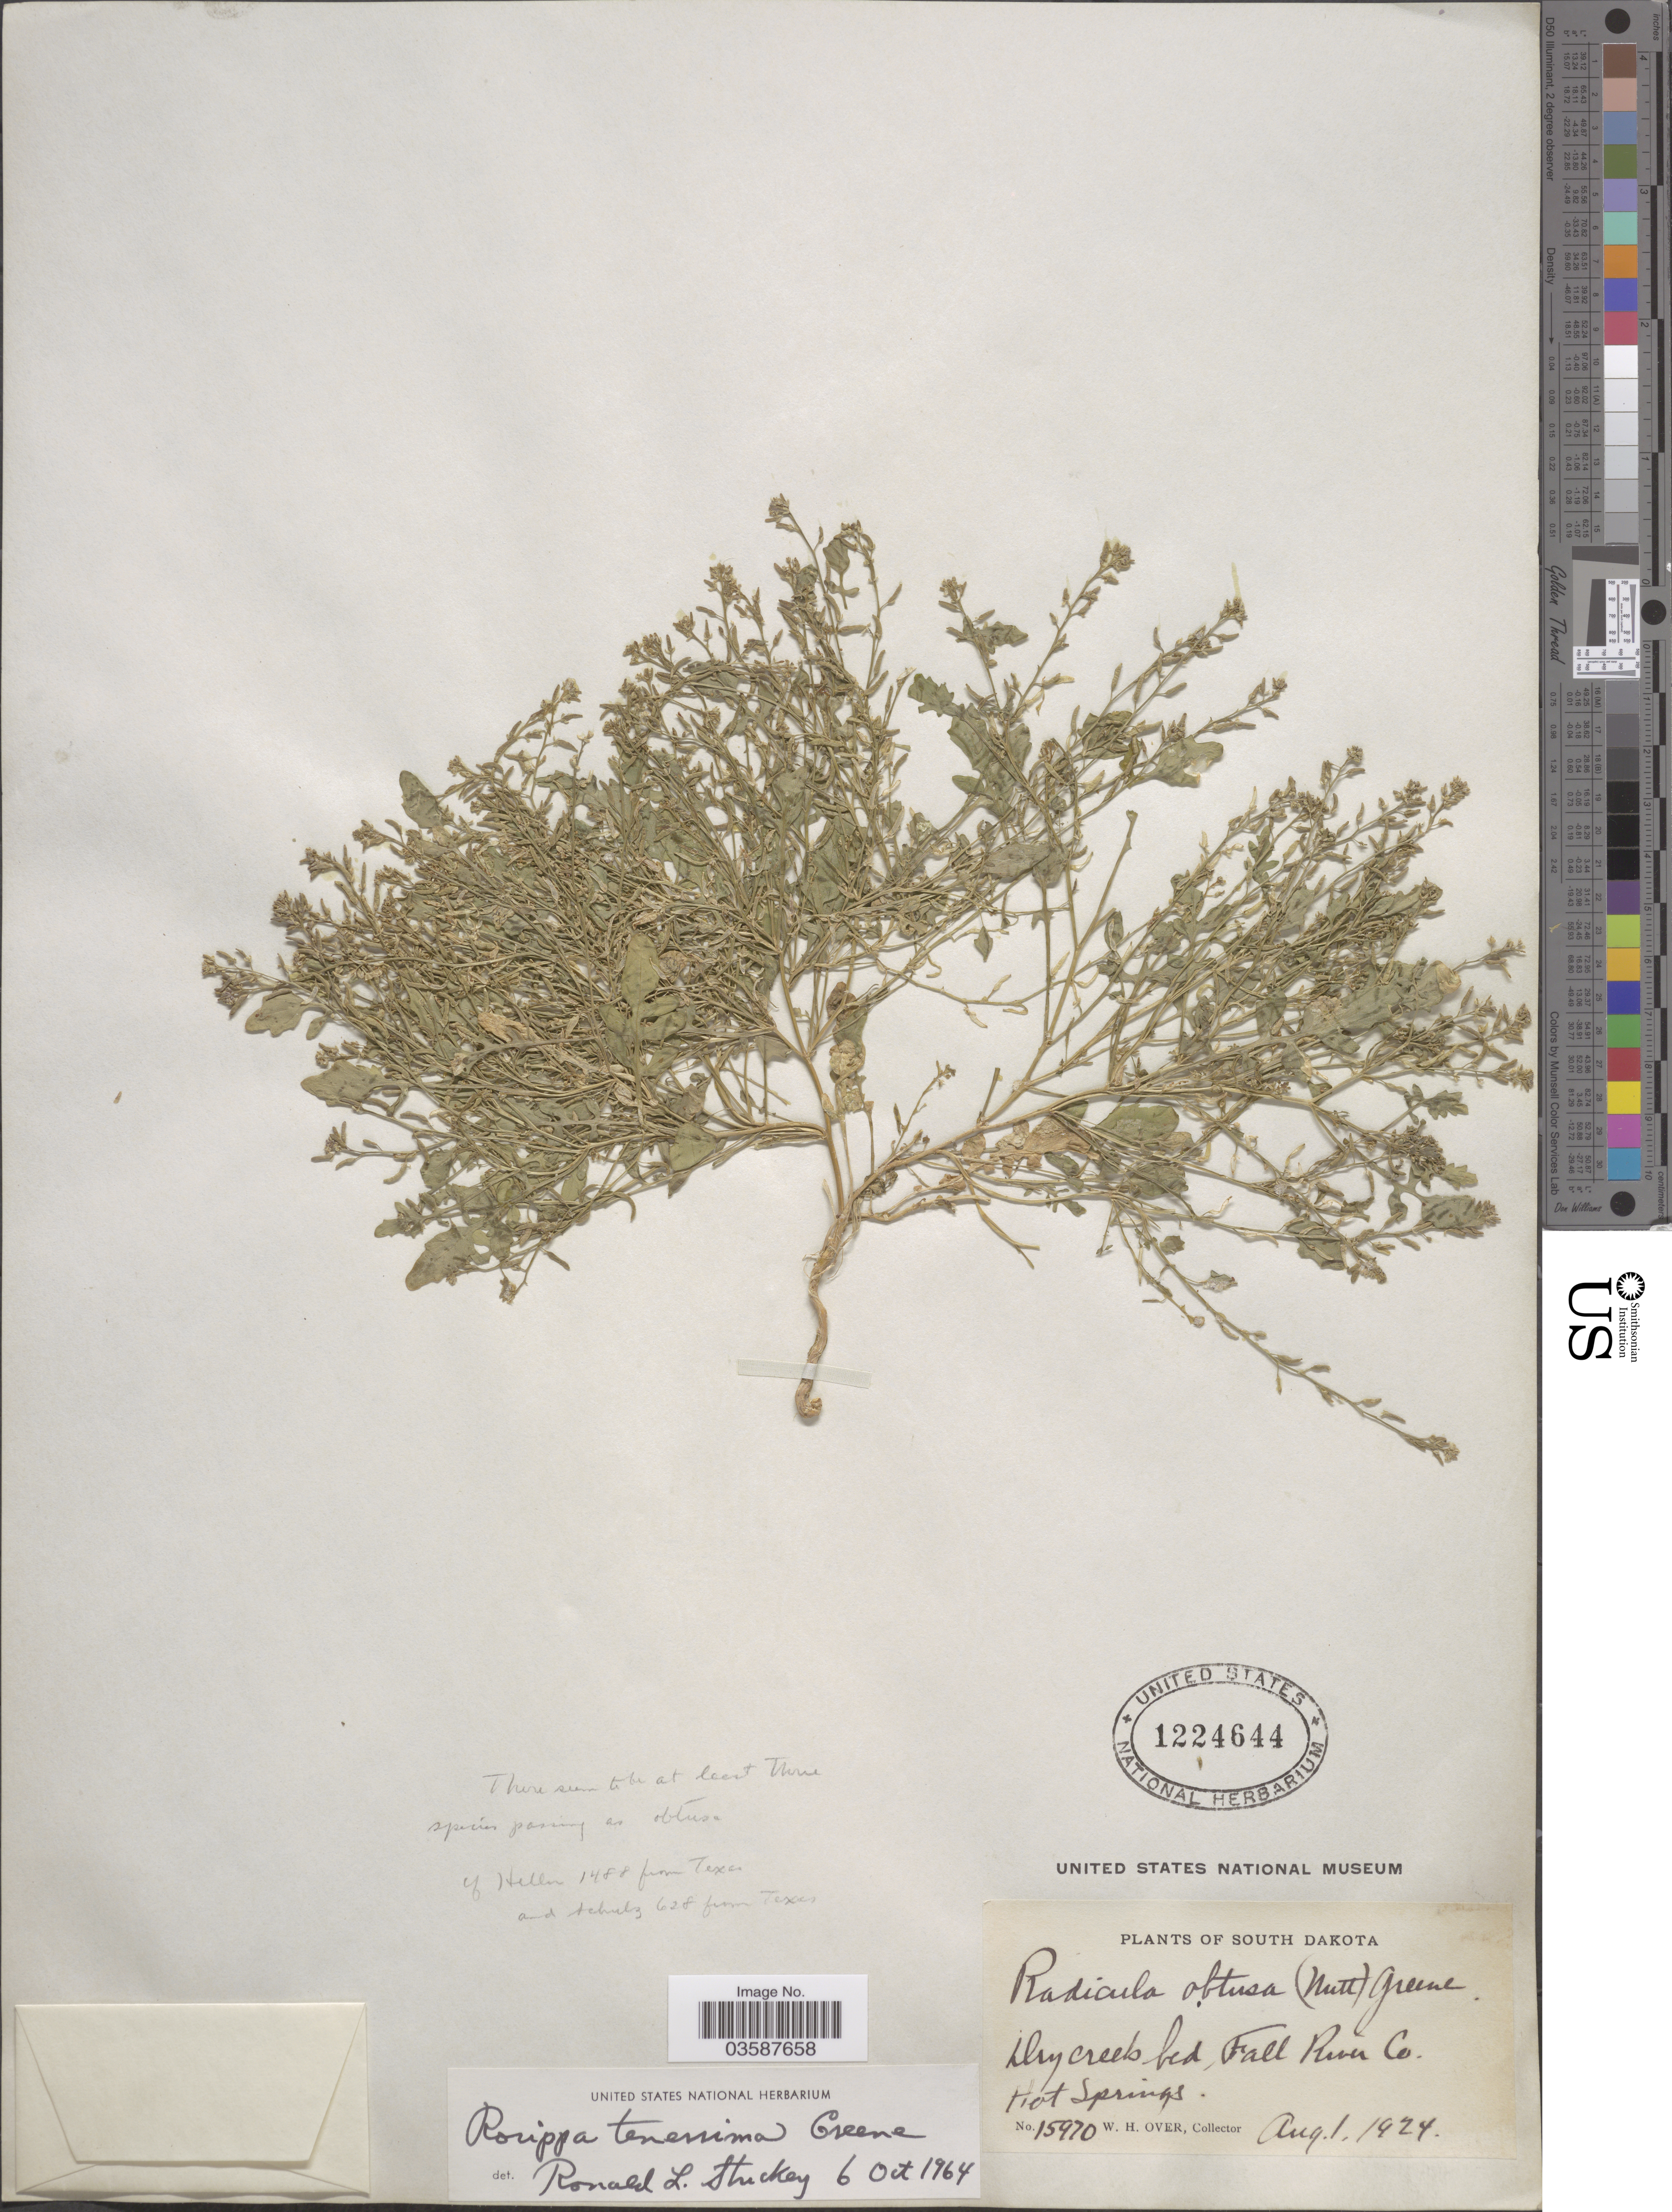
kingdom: Plantae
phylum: Tracheophyta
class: Magnoliopsida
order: Brassicales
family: Brassicaceae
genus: Rorippa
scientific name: Rorippa tenerrima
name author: Greene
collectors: W. Over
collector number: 15970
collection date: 1924-08-01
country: United States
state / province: South Dakota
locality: Dry creek bed, Fall River Co. Hot Springs.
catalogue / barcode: US 1224644